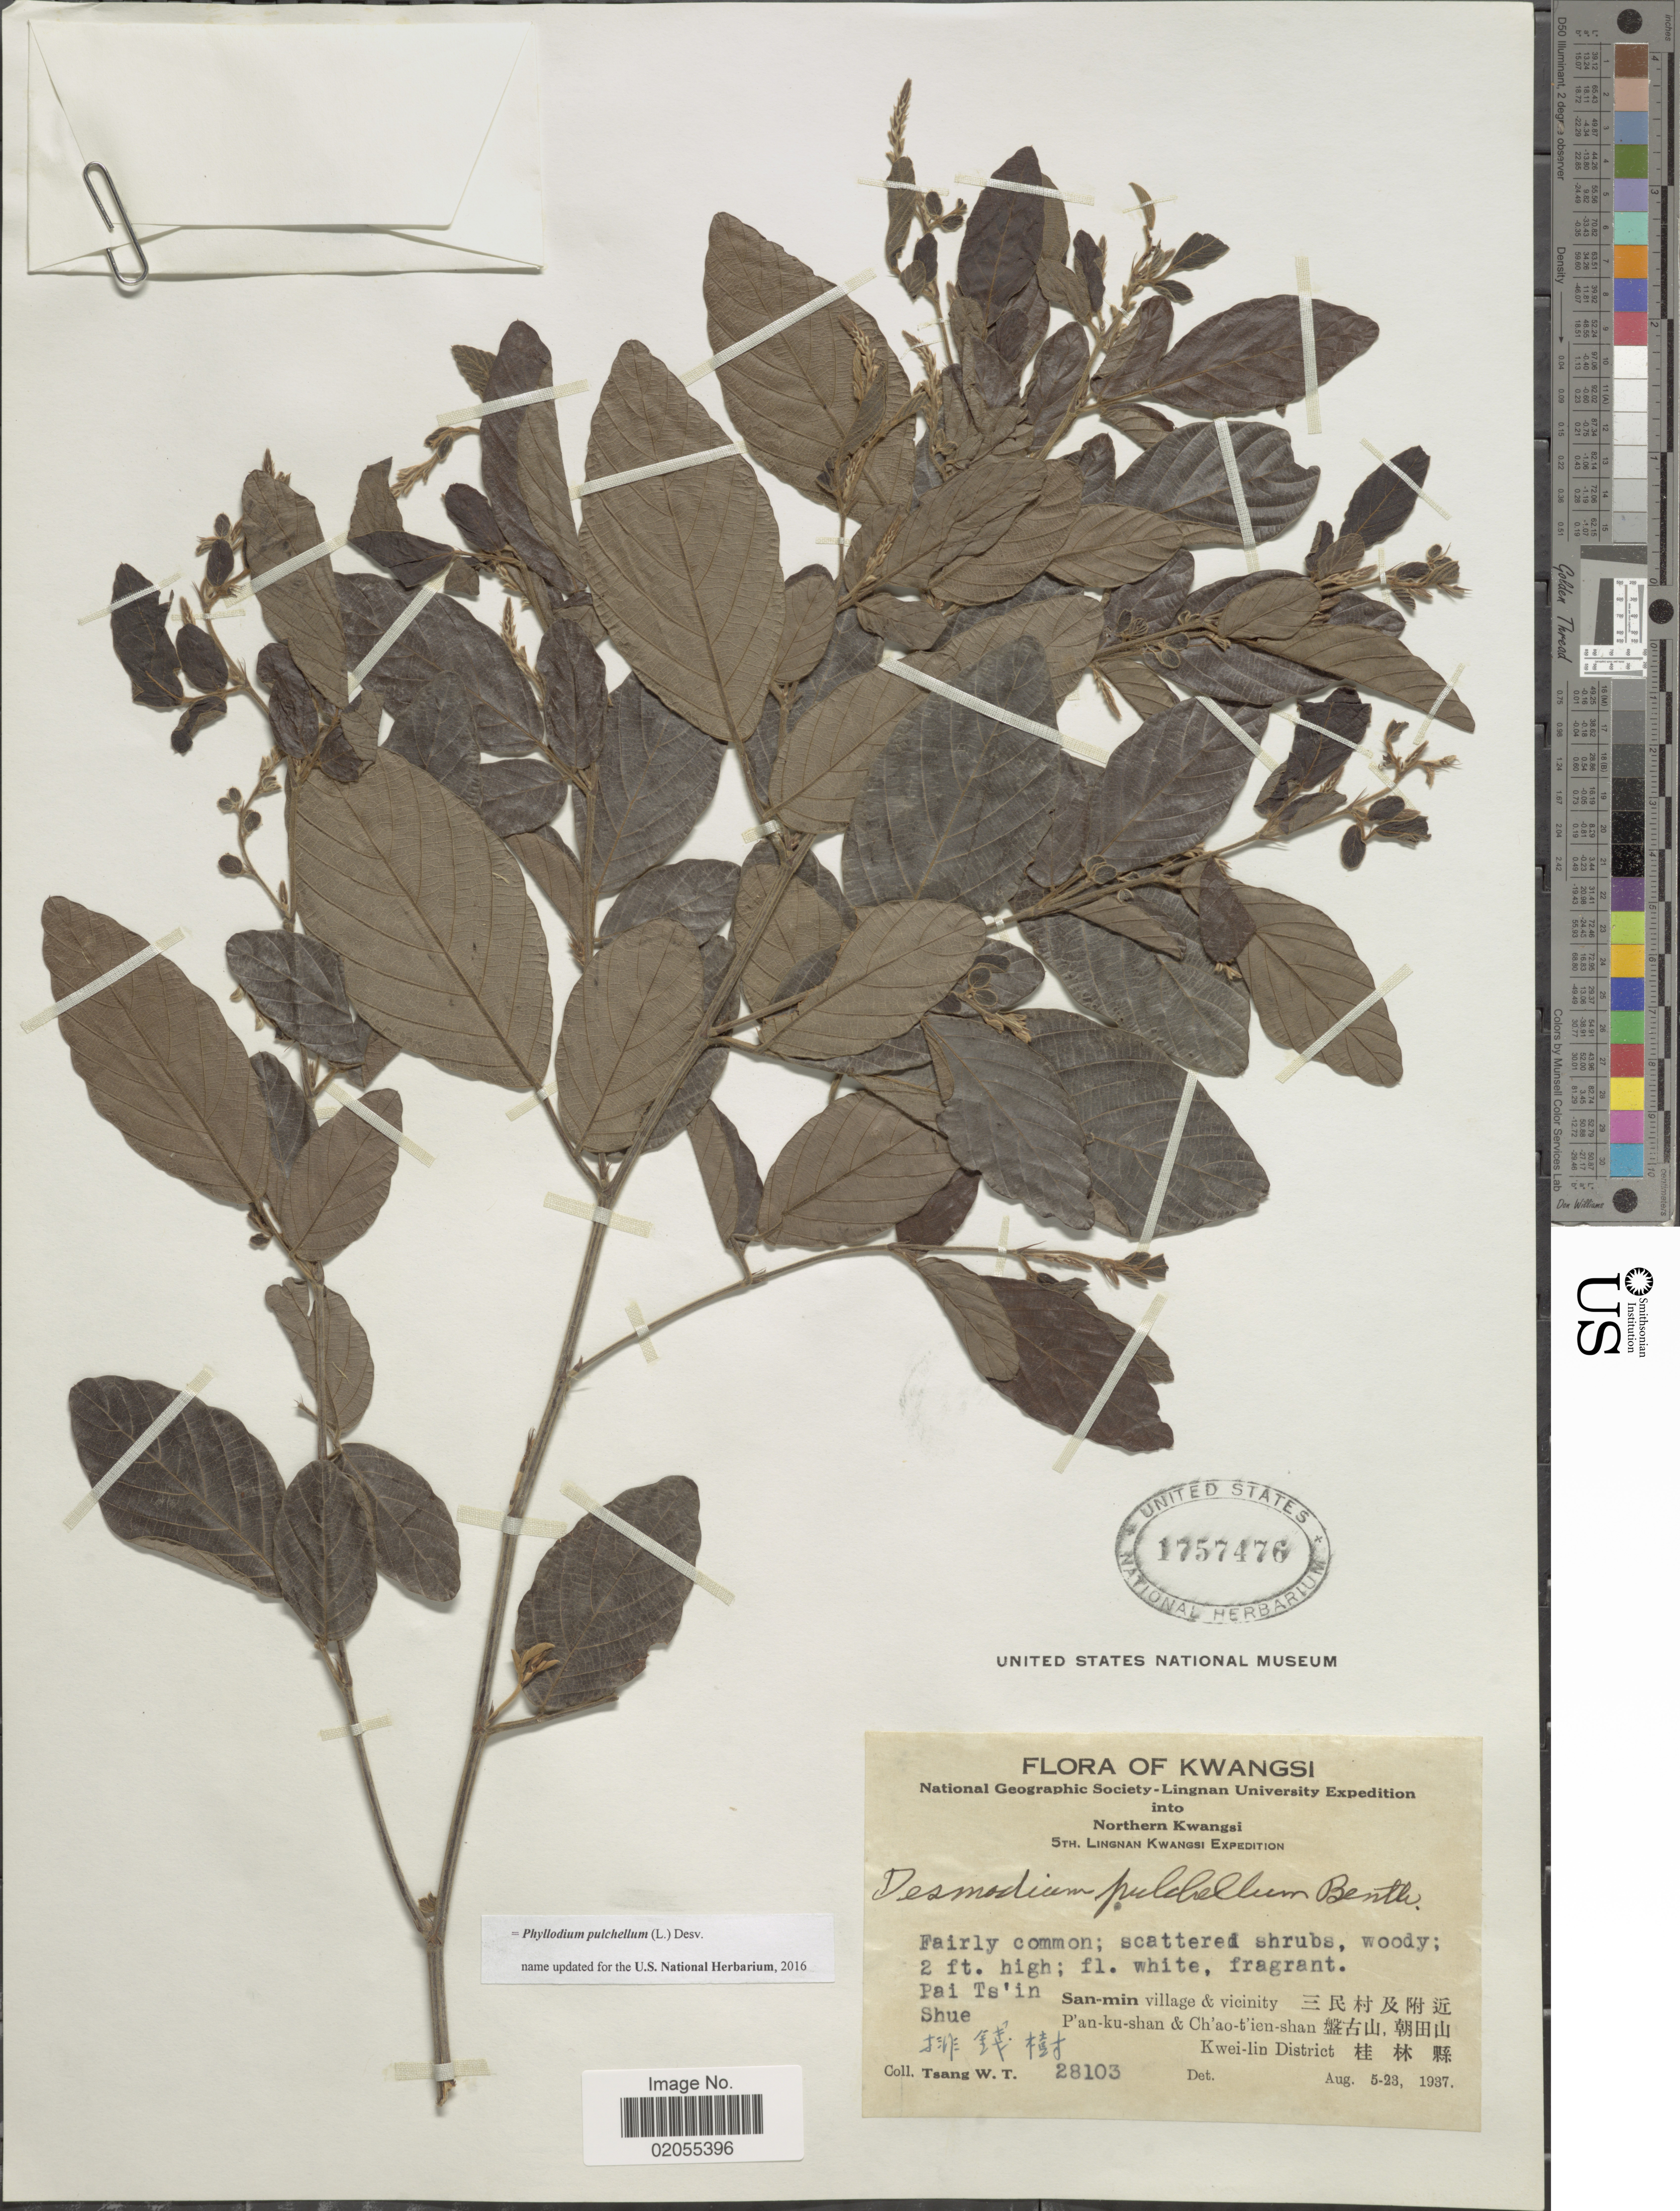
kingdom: Plantae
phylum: Tracheophyta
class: Magnoliopsida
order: Fabales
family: Fabaceae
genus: Phyllodium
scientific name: Phyllodium pulchellum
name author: (L.) Desv.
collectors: W. T. Tsang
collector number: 28103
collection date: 1937-08-05/1937-08-23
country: China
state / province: Guangxi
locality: Kwangsi, Pai Ts'in Shue, San-min village & vicinity, P'an-ku-shan & Ch'ao-t'ien-shan, Kwei-lin District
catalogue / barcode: US 1757476